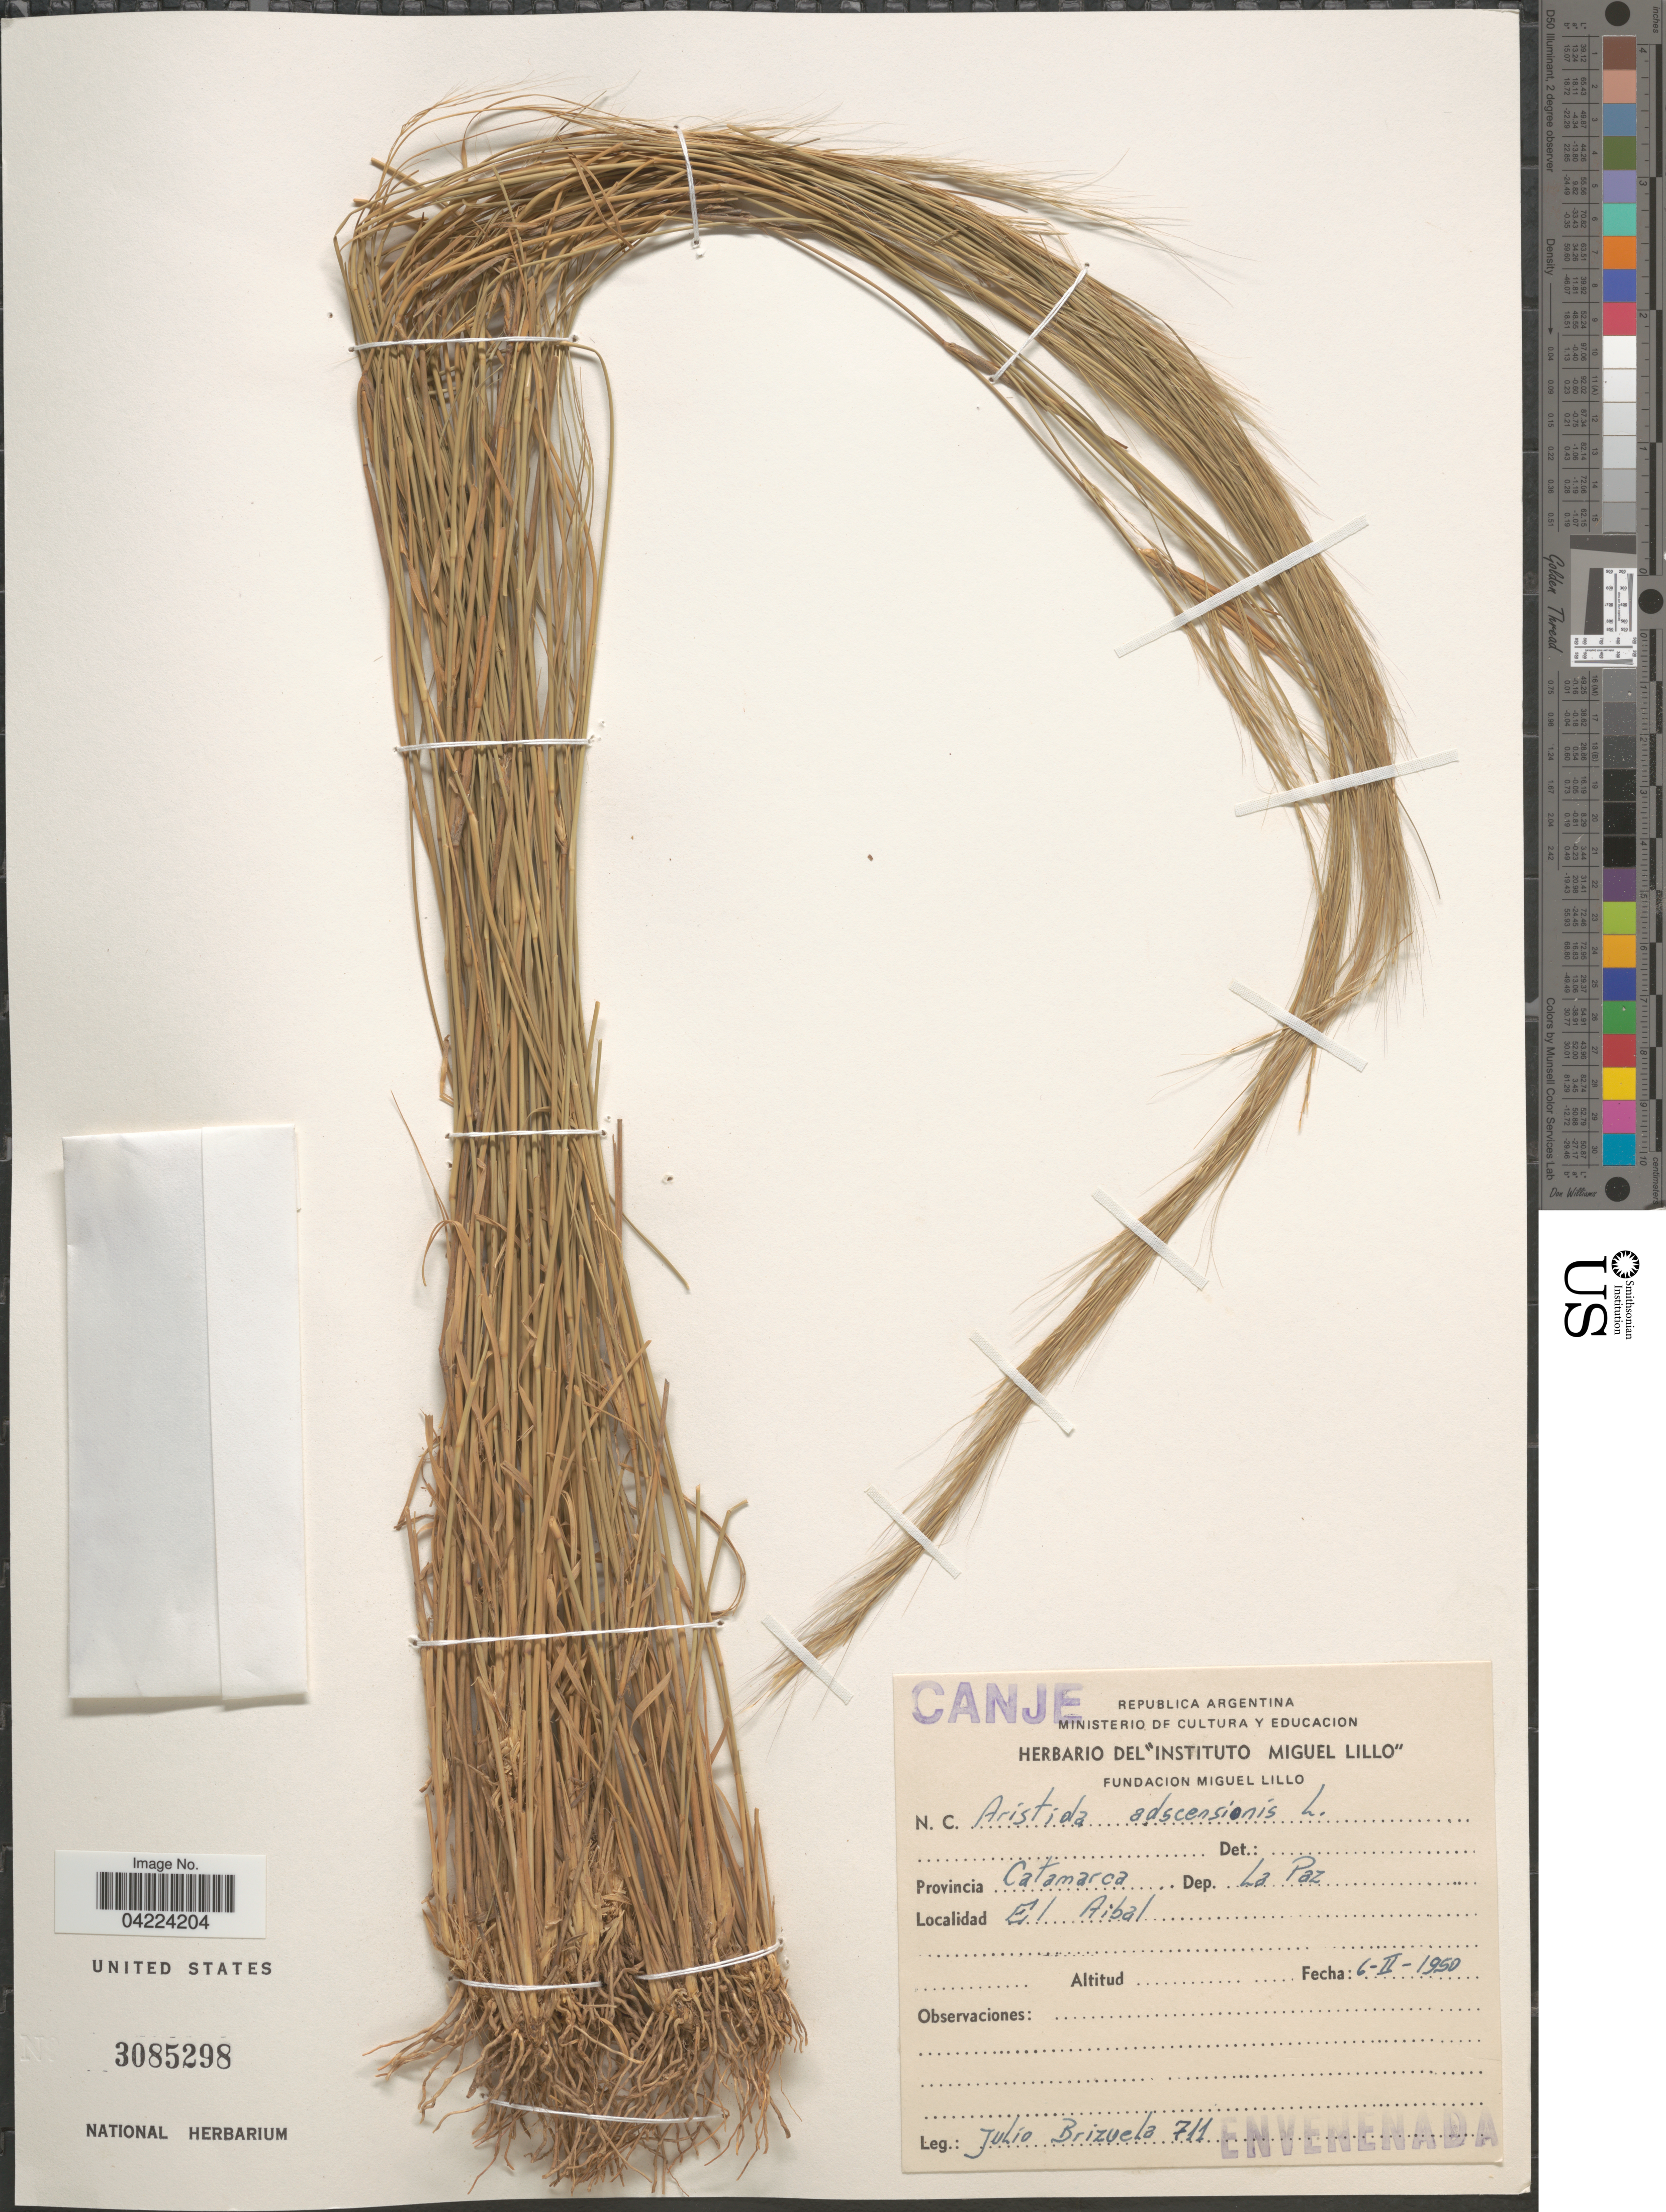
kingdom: Plantae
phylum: Tracheophyta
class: Liliopsida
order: Poales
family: Poaceae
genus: Aristida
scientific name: Aristida adscensionis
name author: L.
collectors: J. Brizuela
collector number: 711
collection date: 1950-02-06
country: Argentina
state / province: Catamarca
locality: Dep. La Paz. El Aibal.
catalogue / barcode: US 3085298